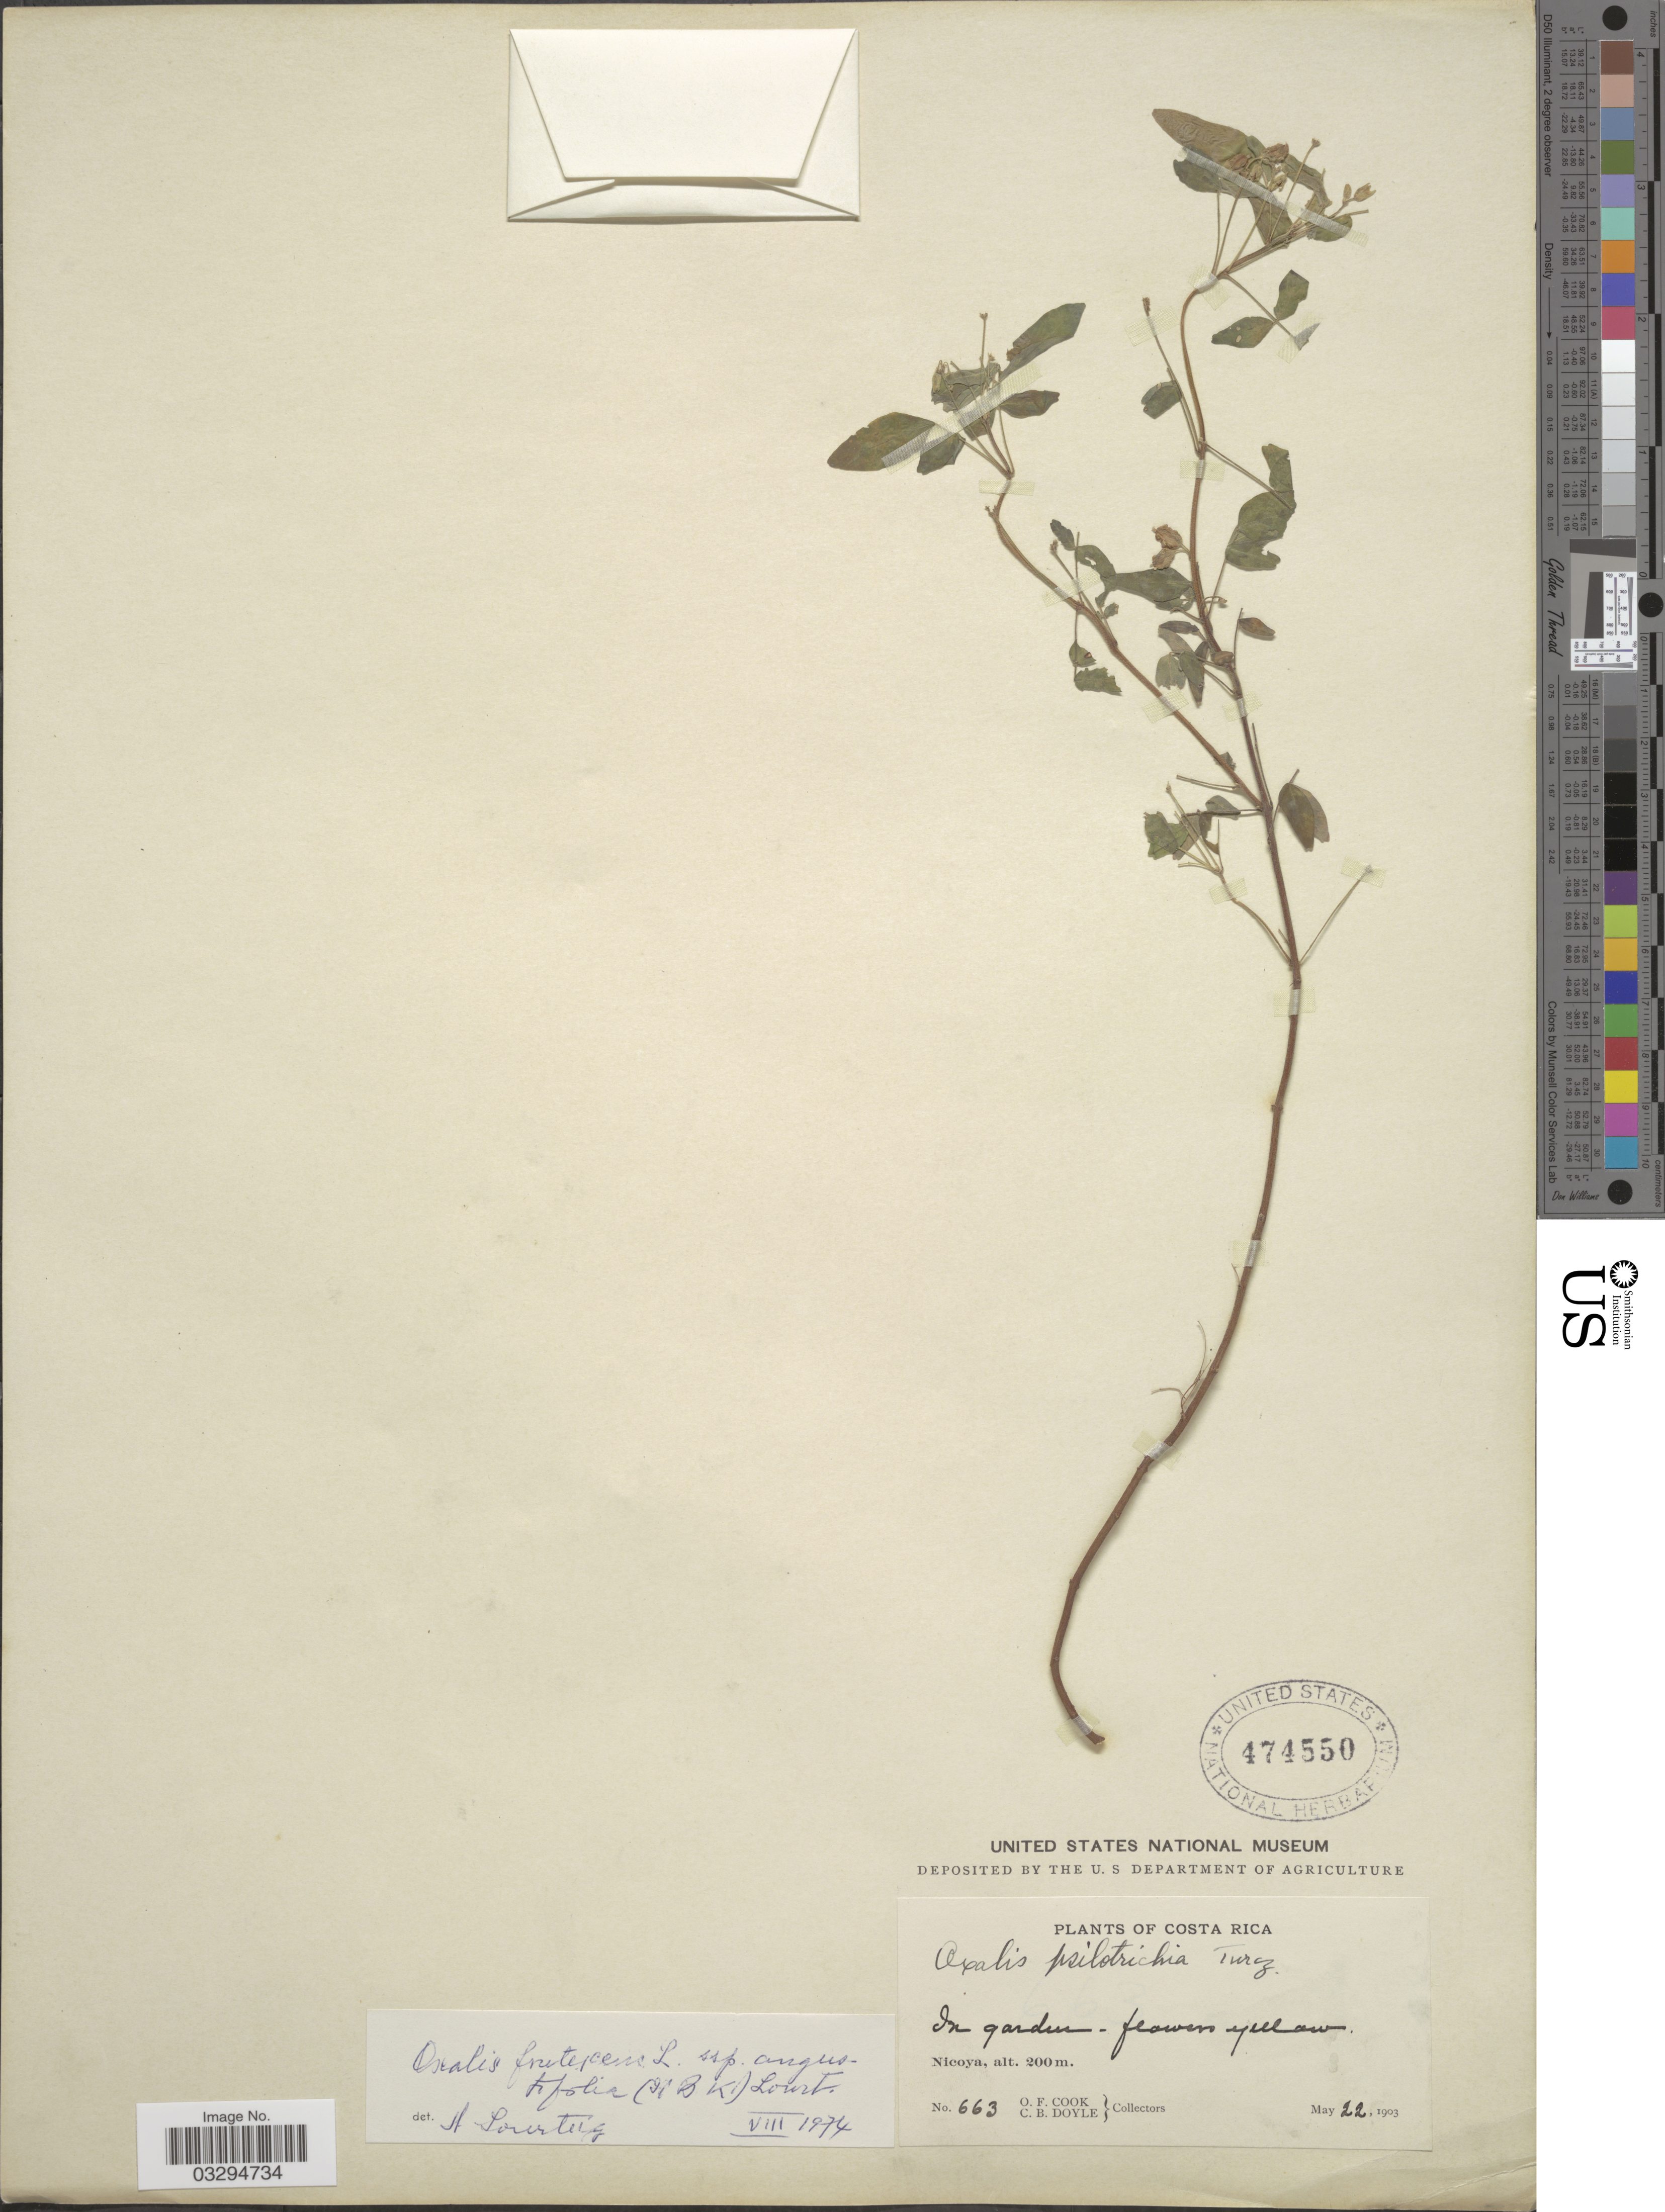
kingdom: Plantae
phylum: Tracheophyta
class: Magnoliopsida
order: Oxalidales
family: Oxalidaceae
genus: Oxalis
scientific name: Oxalis frutescens subsp. angustifolia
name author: (Kunth) Lourteig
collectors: O. F. Cook & C. Doyle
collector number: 663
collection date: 1903-05-22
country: Costa Rica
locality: In garden. Nicoya.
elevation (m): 200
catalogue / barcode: US 474550